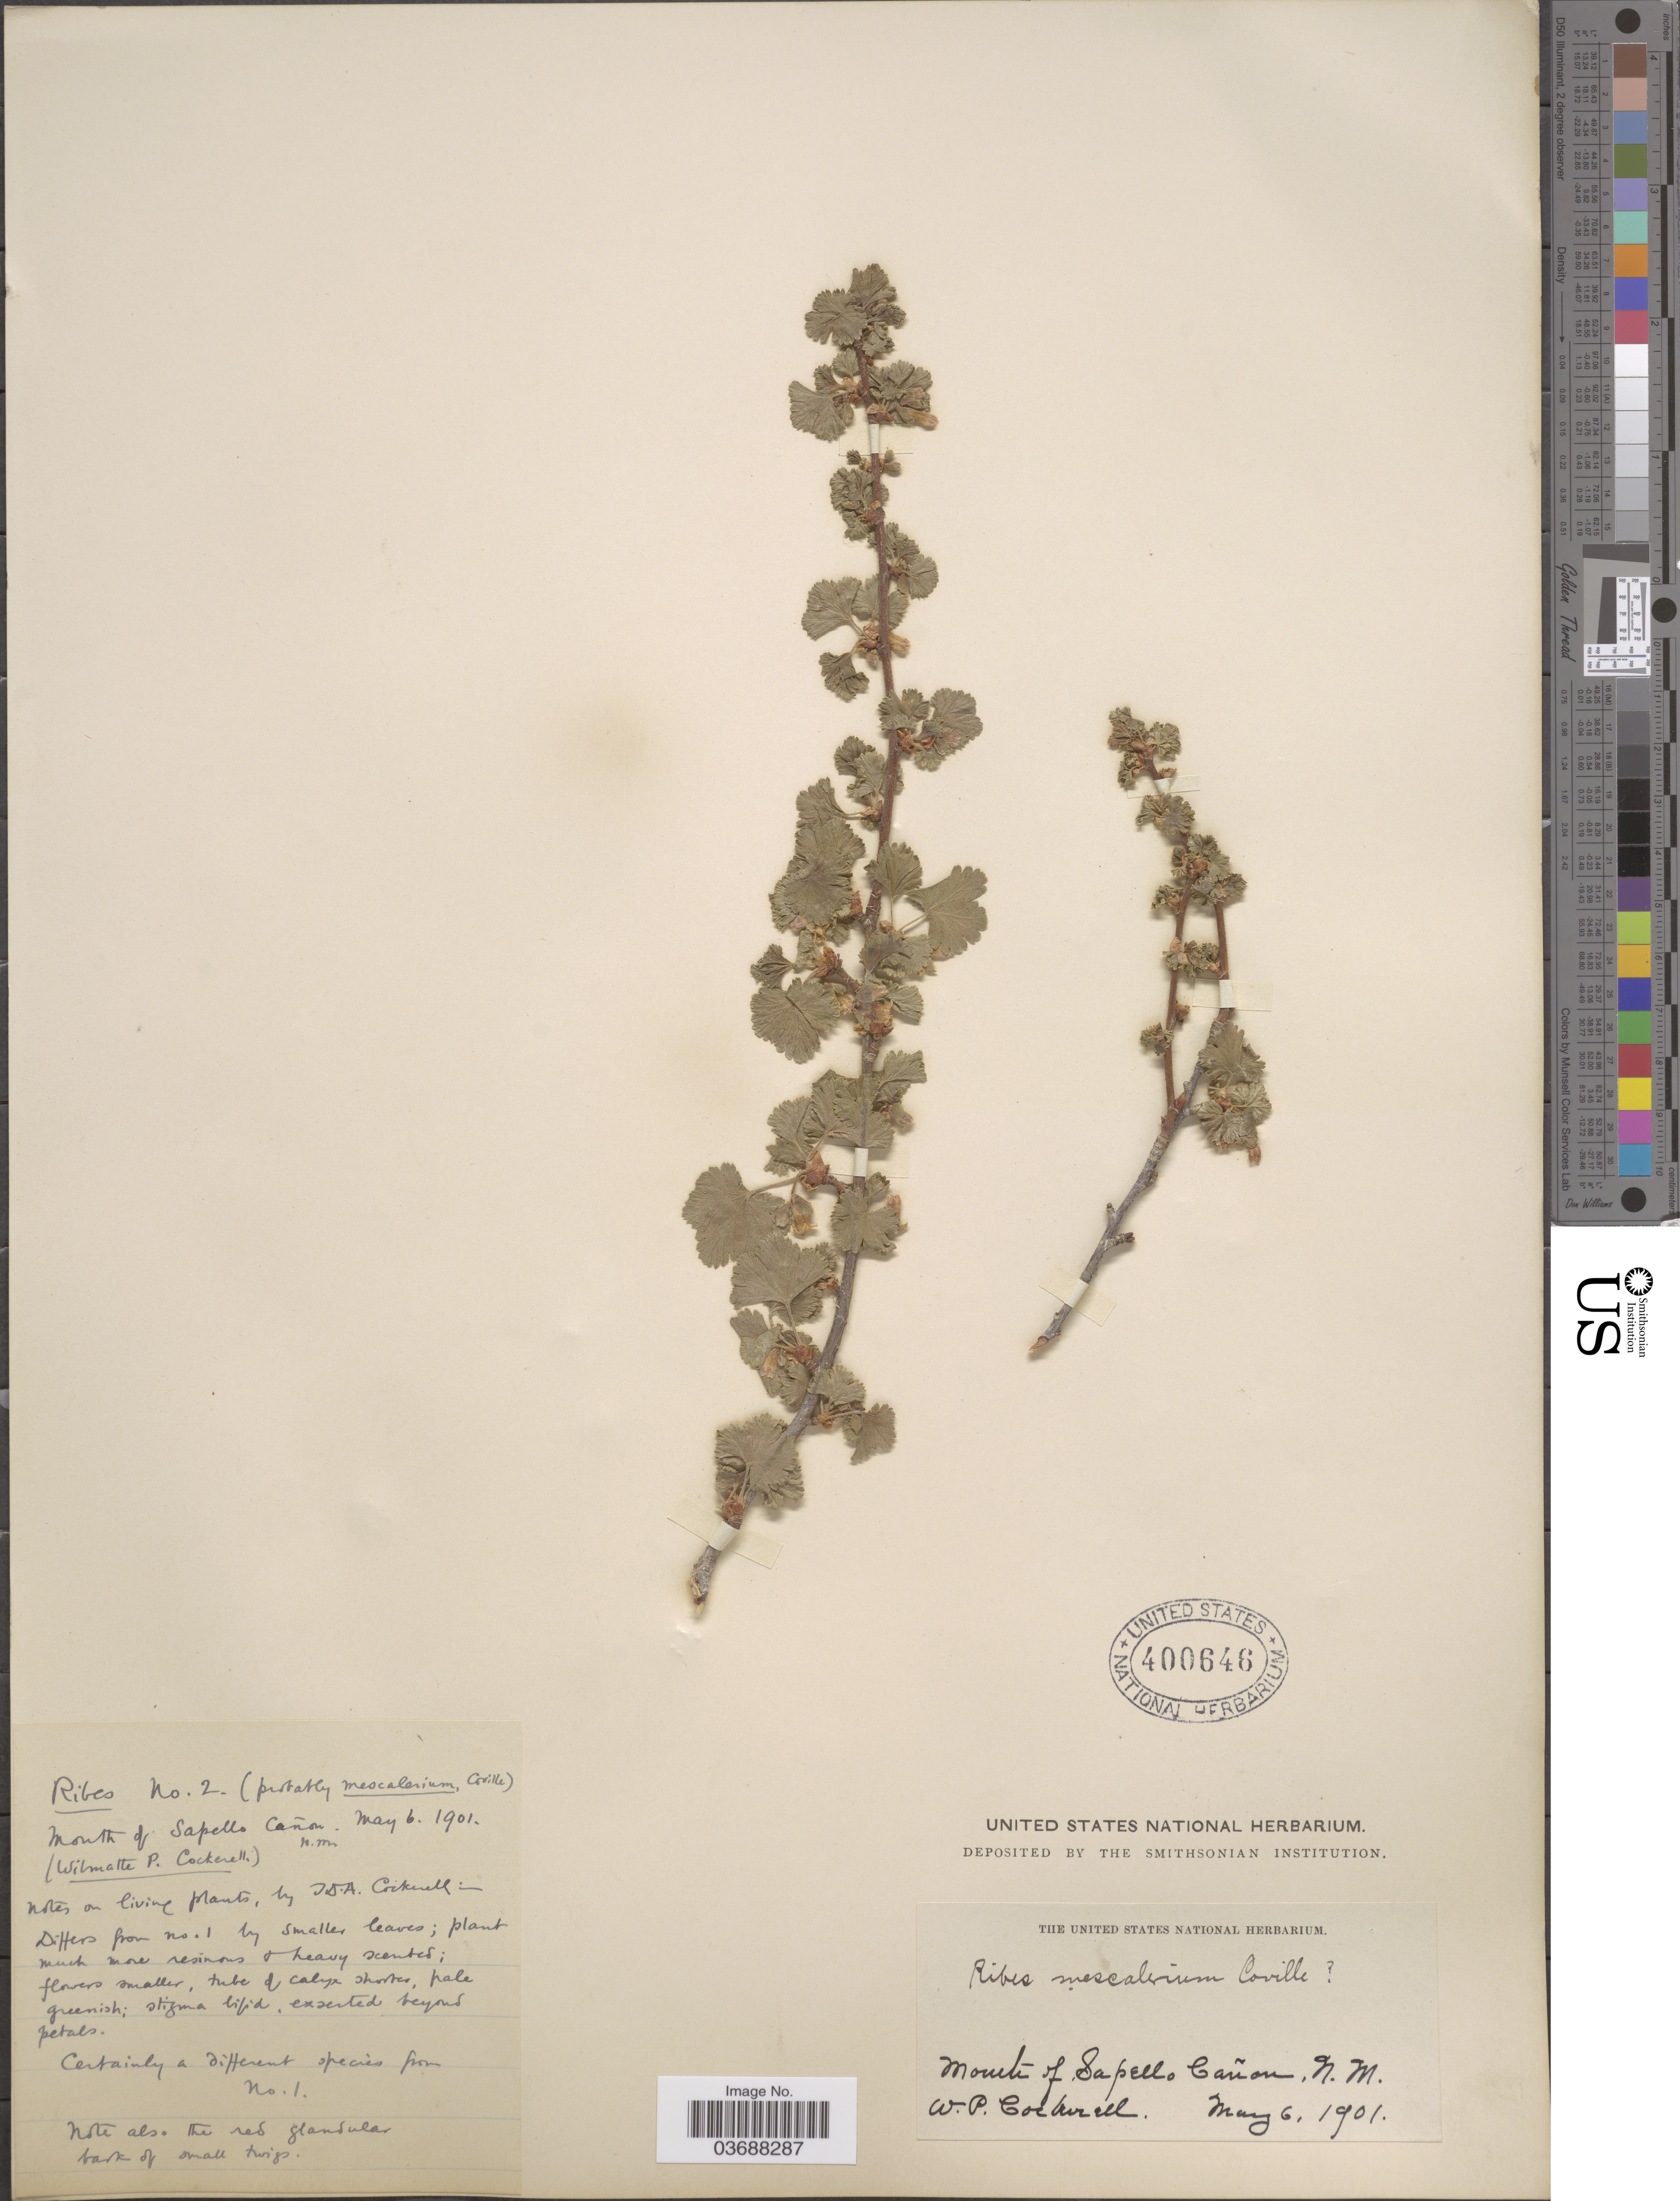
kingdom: Plantae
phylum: Tracheophyta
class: Magnoliopsida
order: Saxifragales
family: Grossulariaceae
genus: Ribes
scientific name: Ribes mescalerium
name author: Coville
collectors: W. Cockerell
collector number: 2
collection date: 1901-05-06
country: United States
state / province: New Mexico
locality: Mouth of Sapello Cañon.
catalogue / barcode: US 400646